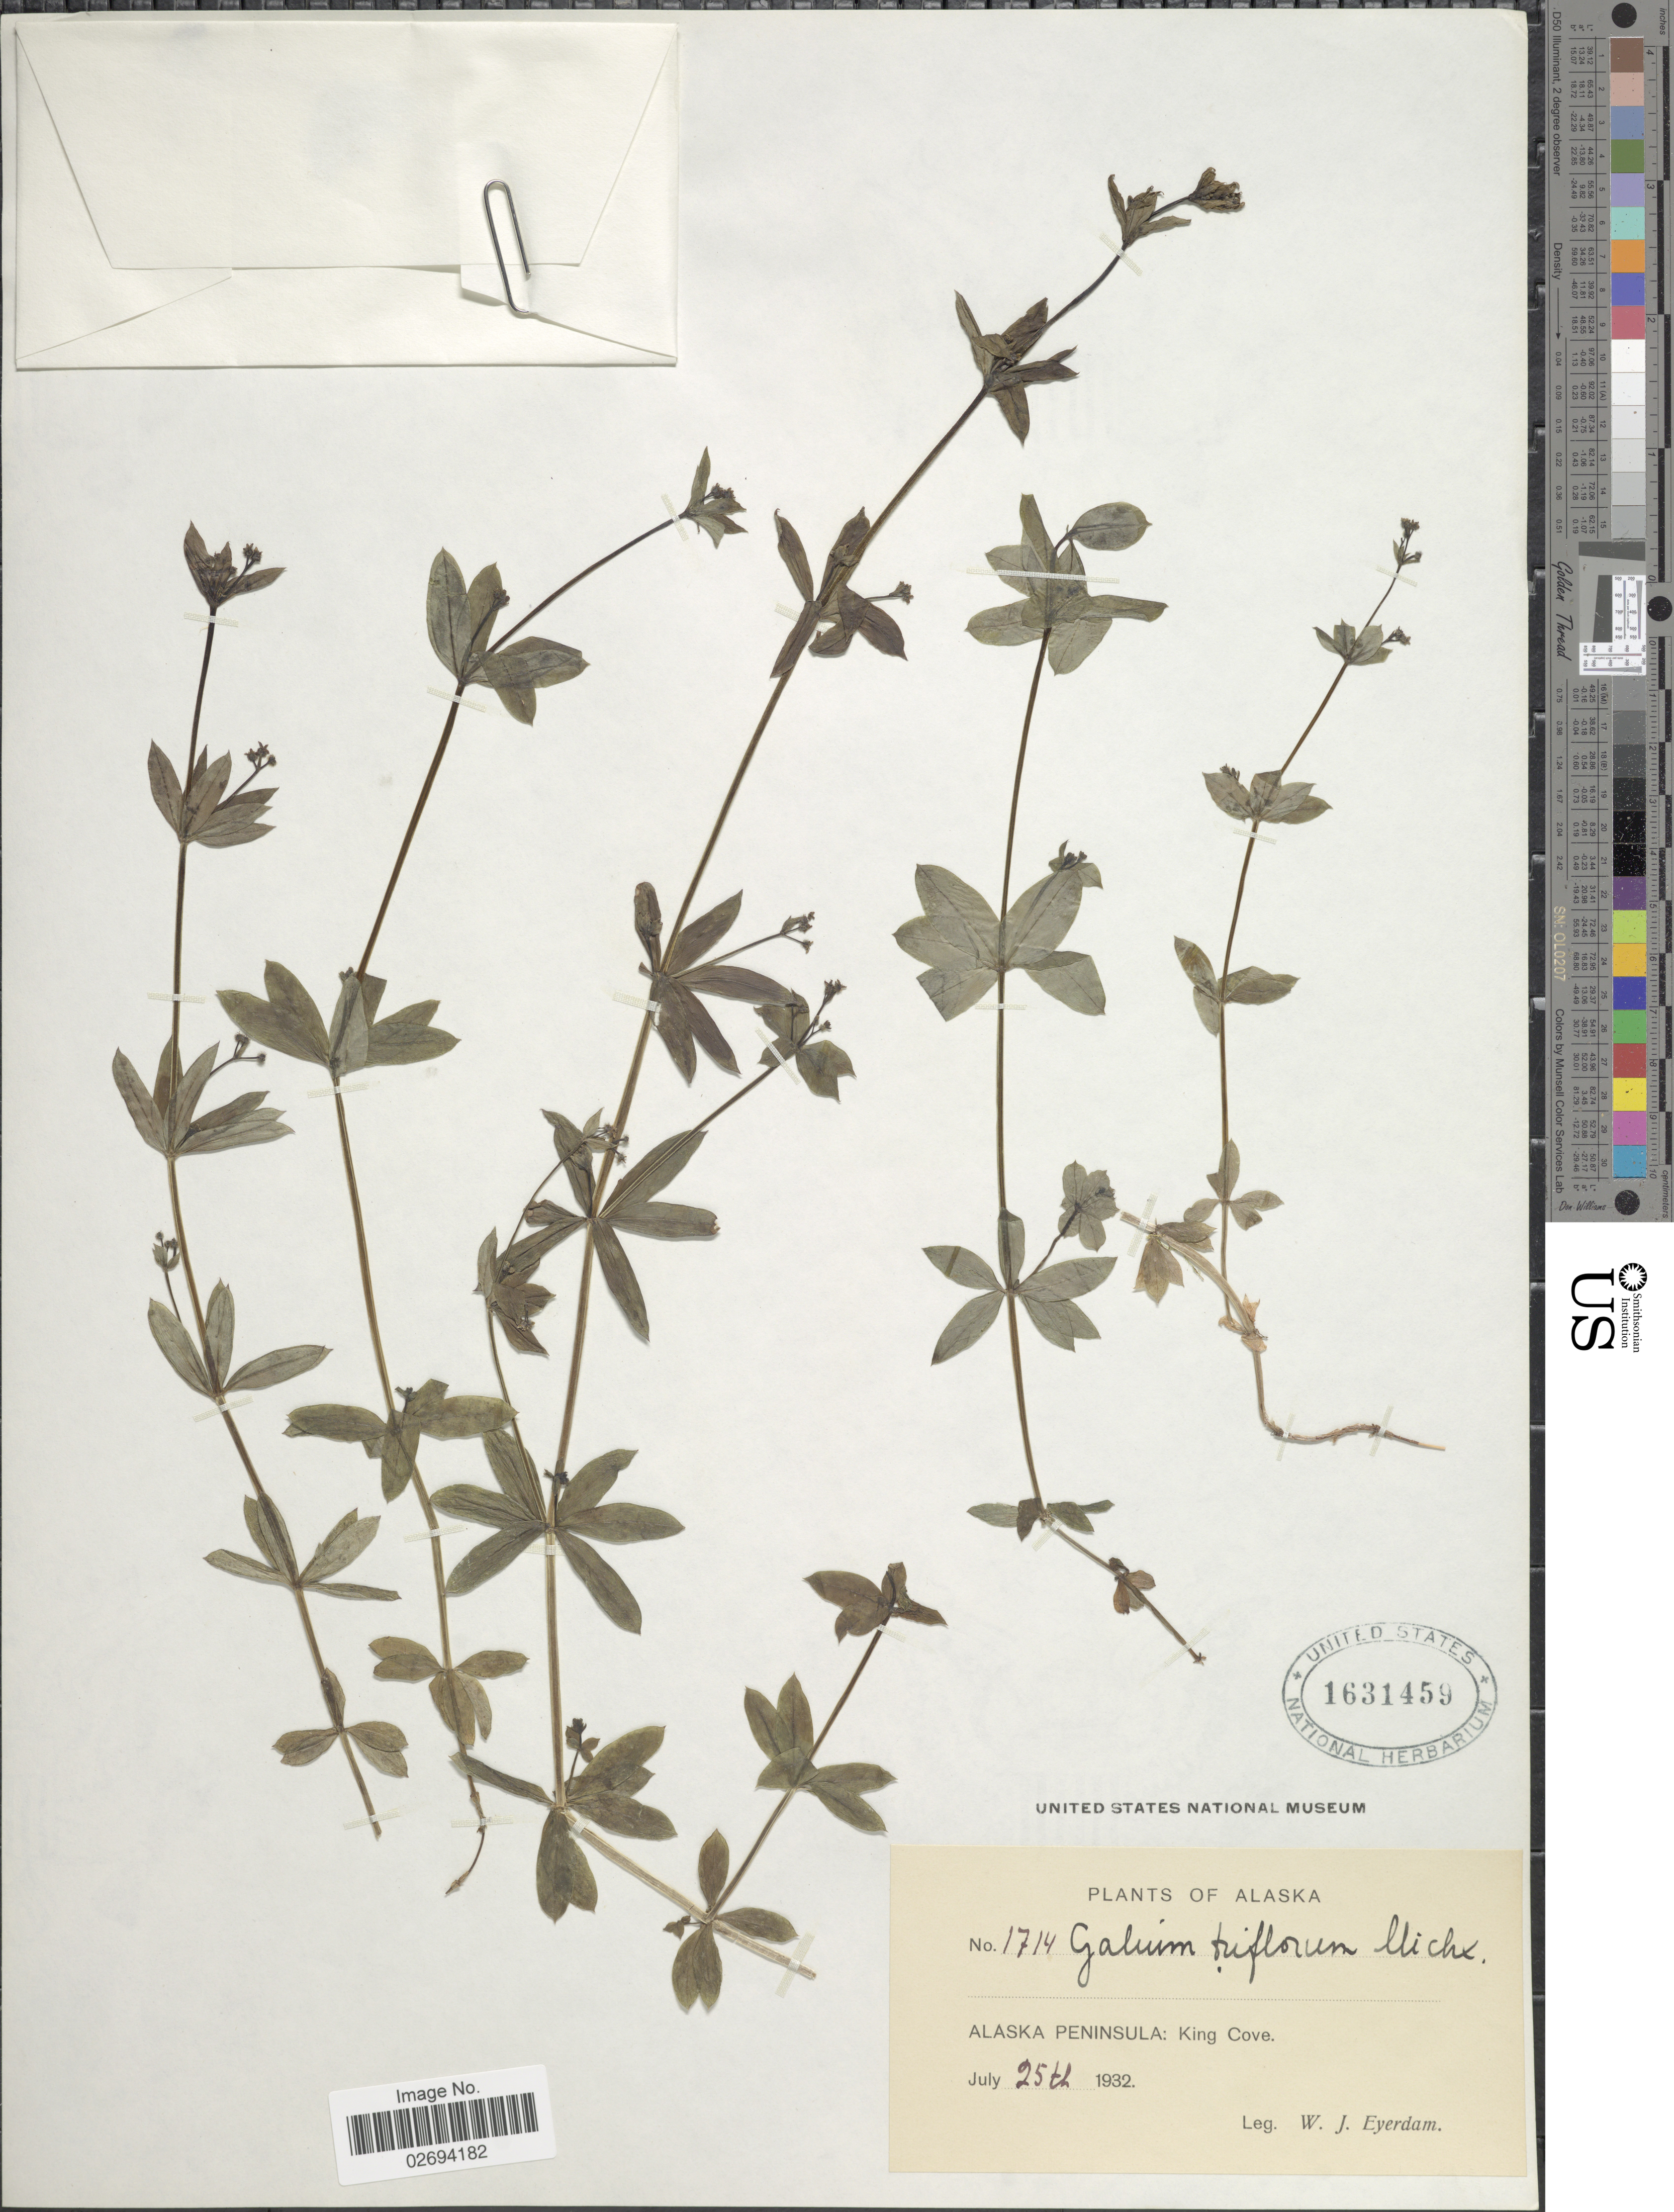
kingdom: Plantae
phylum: Tracheophyta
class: Magnoliopsida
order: Gentianales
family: Rubiaceae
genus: Galium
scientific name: Galium triflorum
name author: Michx.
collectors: W. J. Eyerdam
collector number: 1714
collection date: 1932-07-25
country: United States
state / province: Alaska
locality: Alaska Peninsula: King Cove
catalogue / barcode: US 1631459